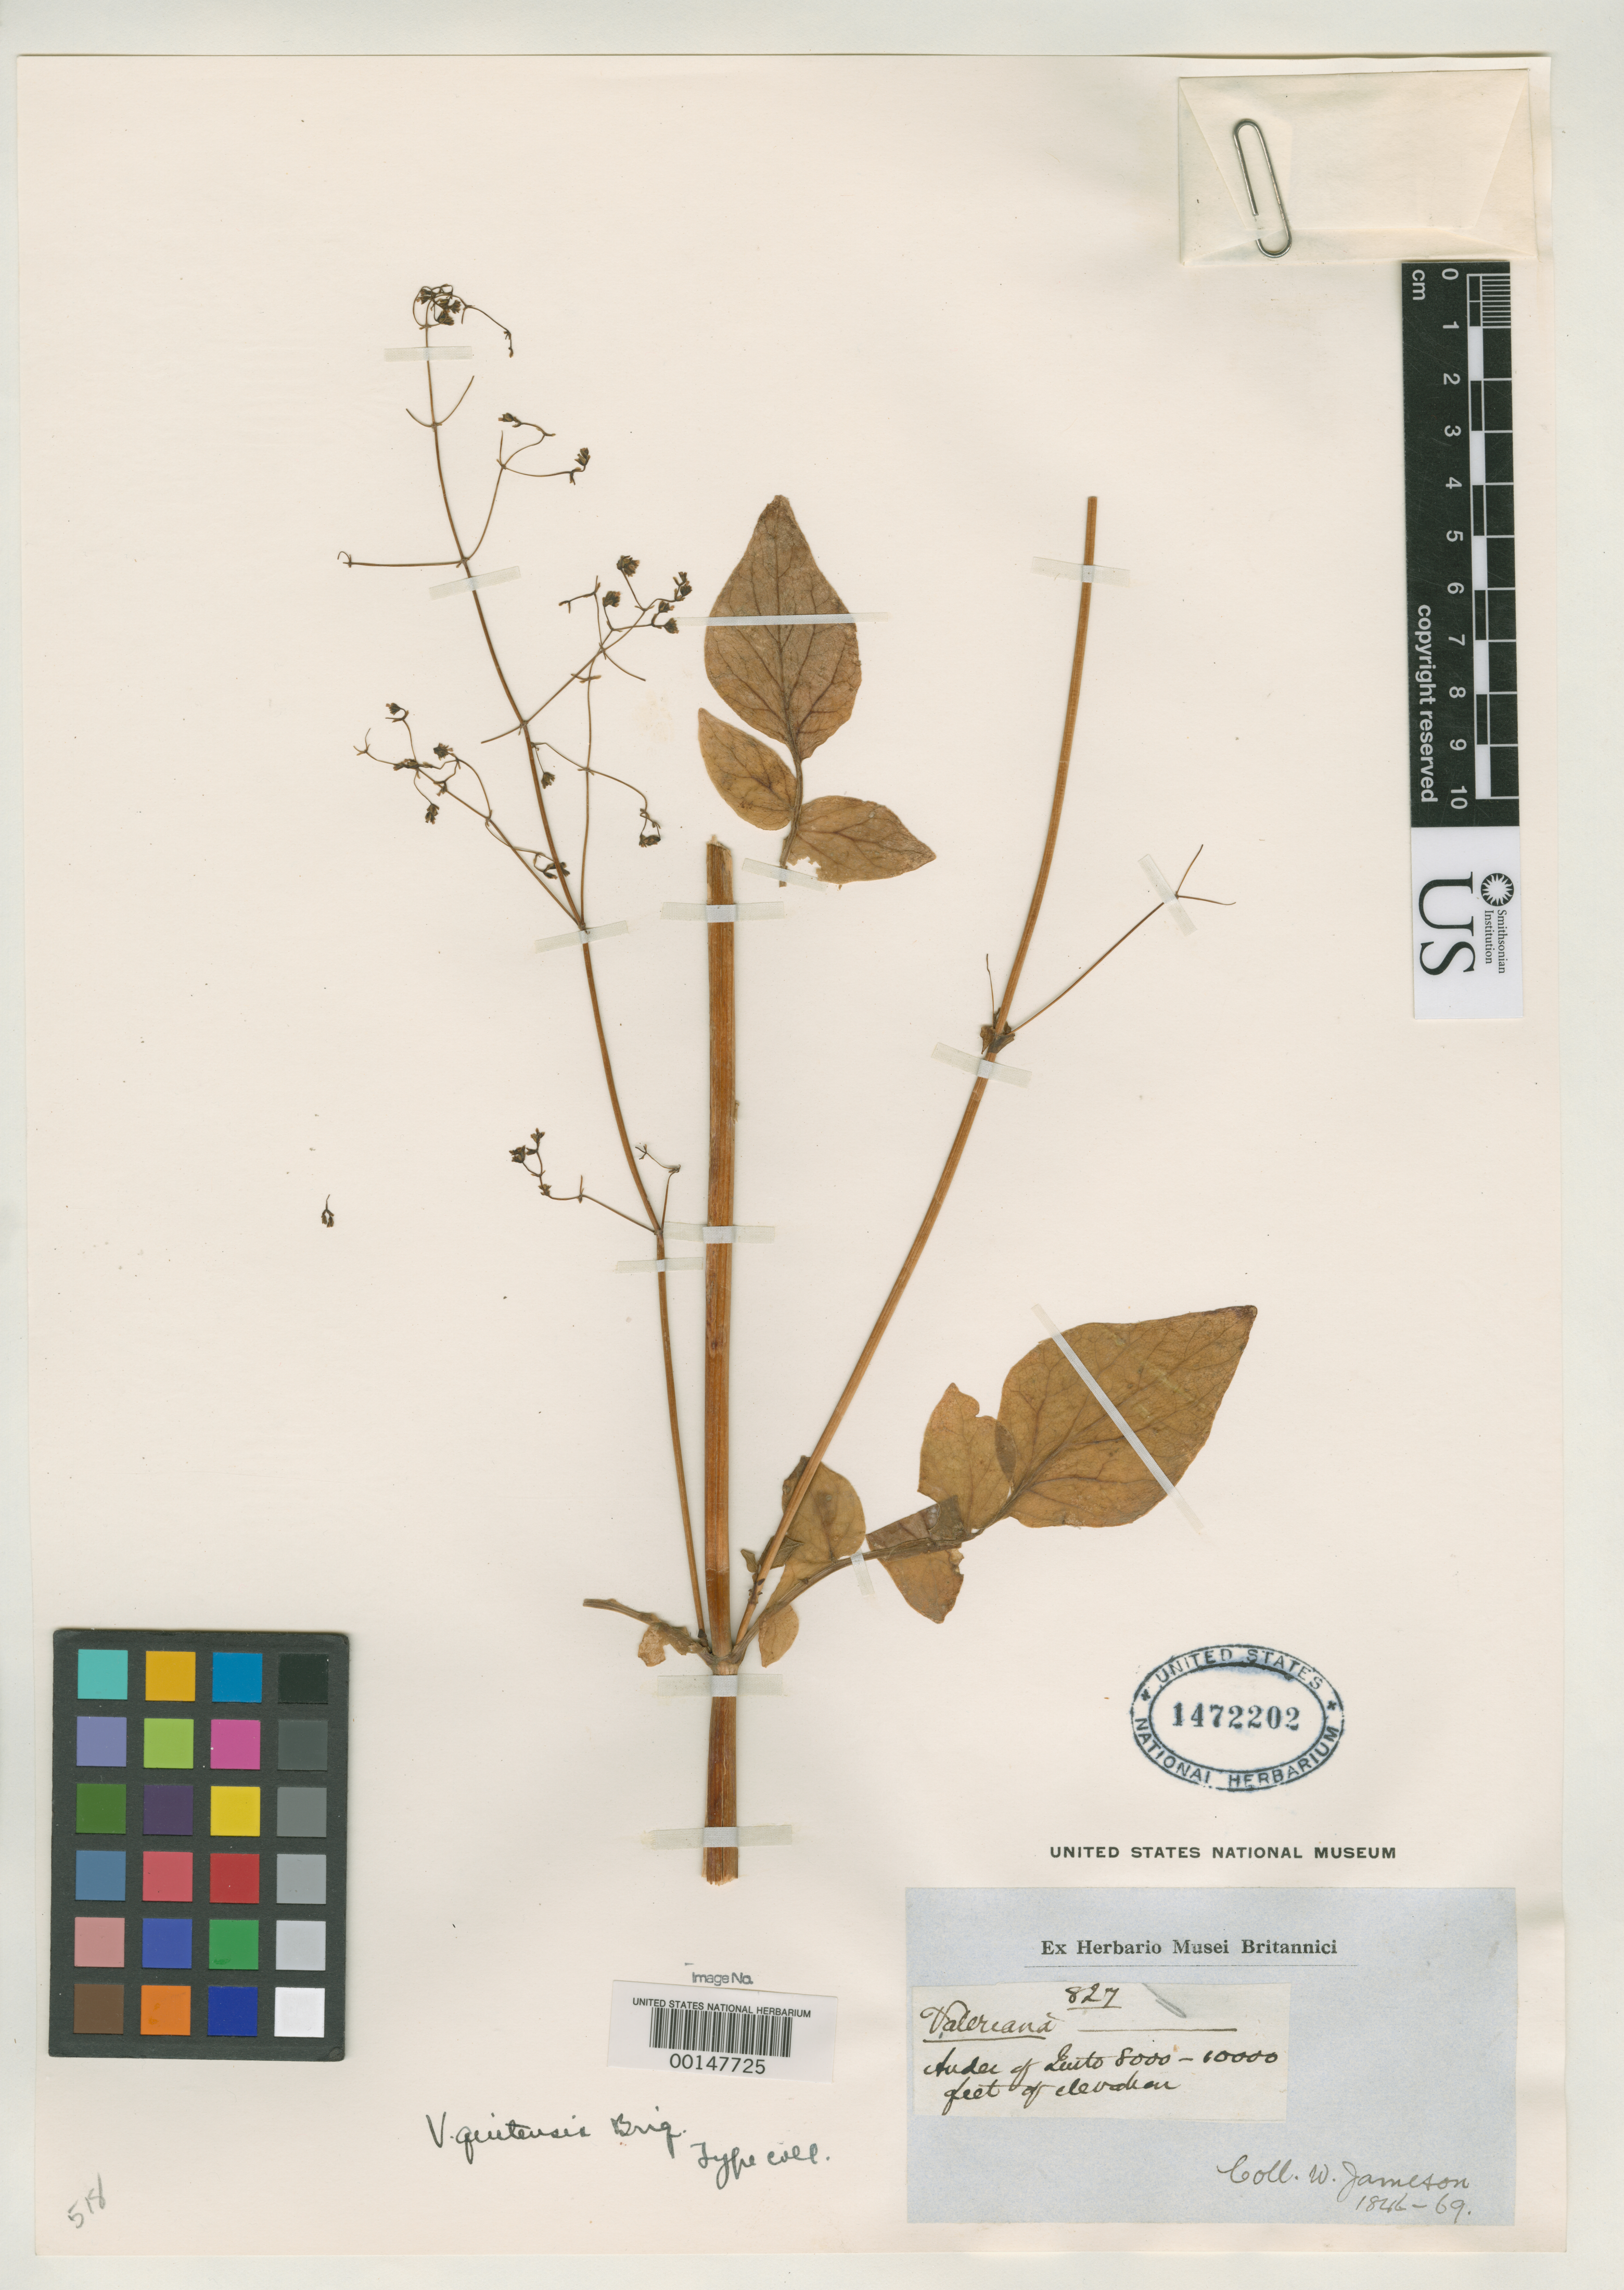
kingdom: Plantae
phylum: Tracheophyta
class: Magnoliopsida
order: Dipsacales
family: Caprifoliaceae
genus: Valeriana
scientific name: Valeriana quitensis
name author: Briq.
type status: Isotype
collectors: W. Jameson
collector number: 827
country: Ecuador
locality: Andibus Quitensibus.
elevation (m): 2438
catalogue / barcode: US 1472202